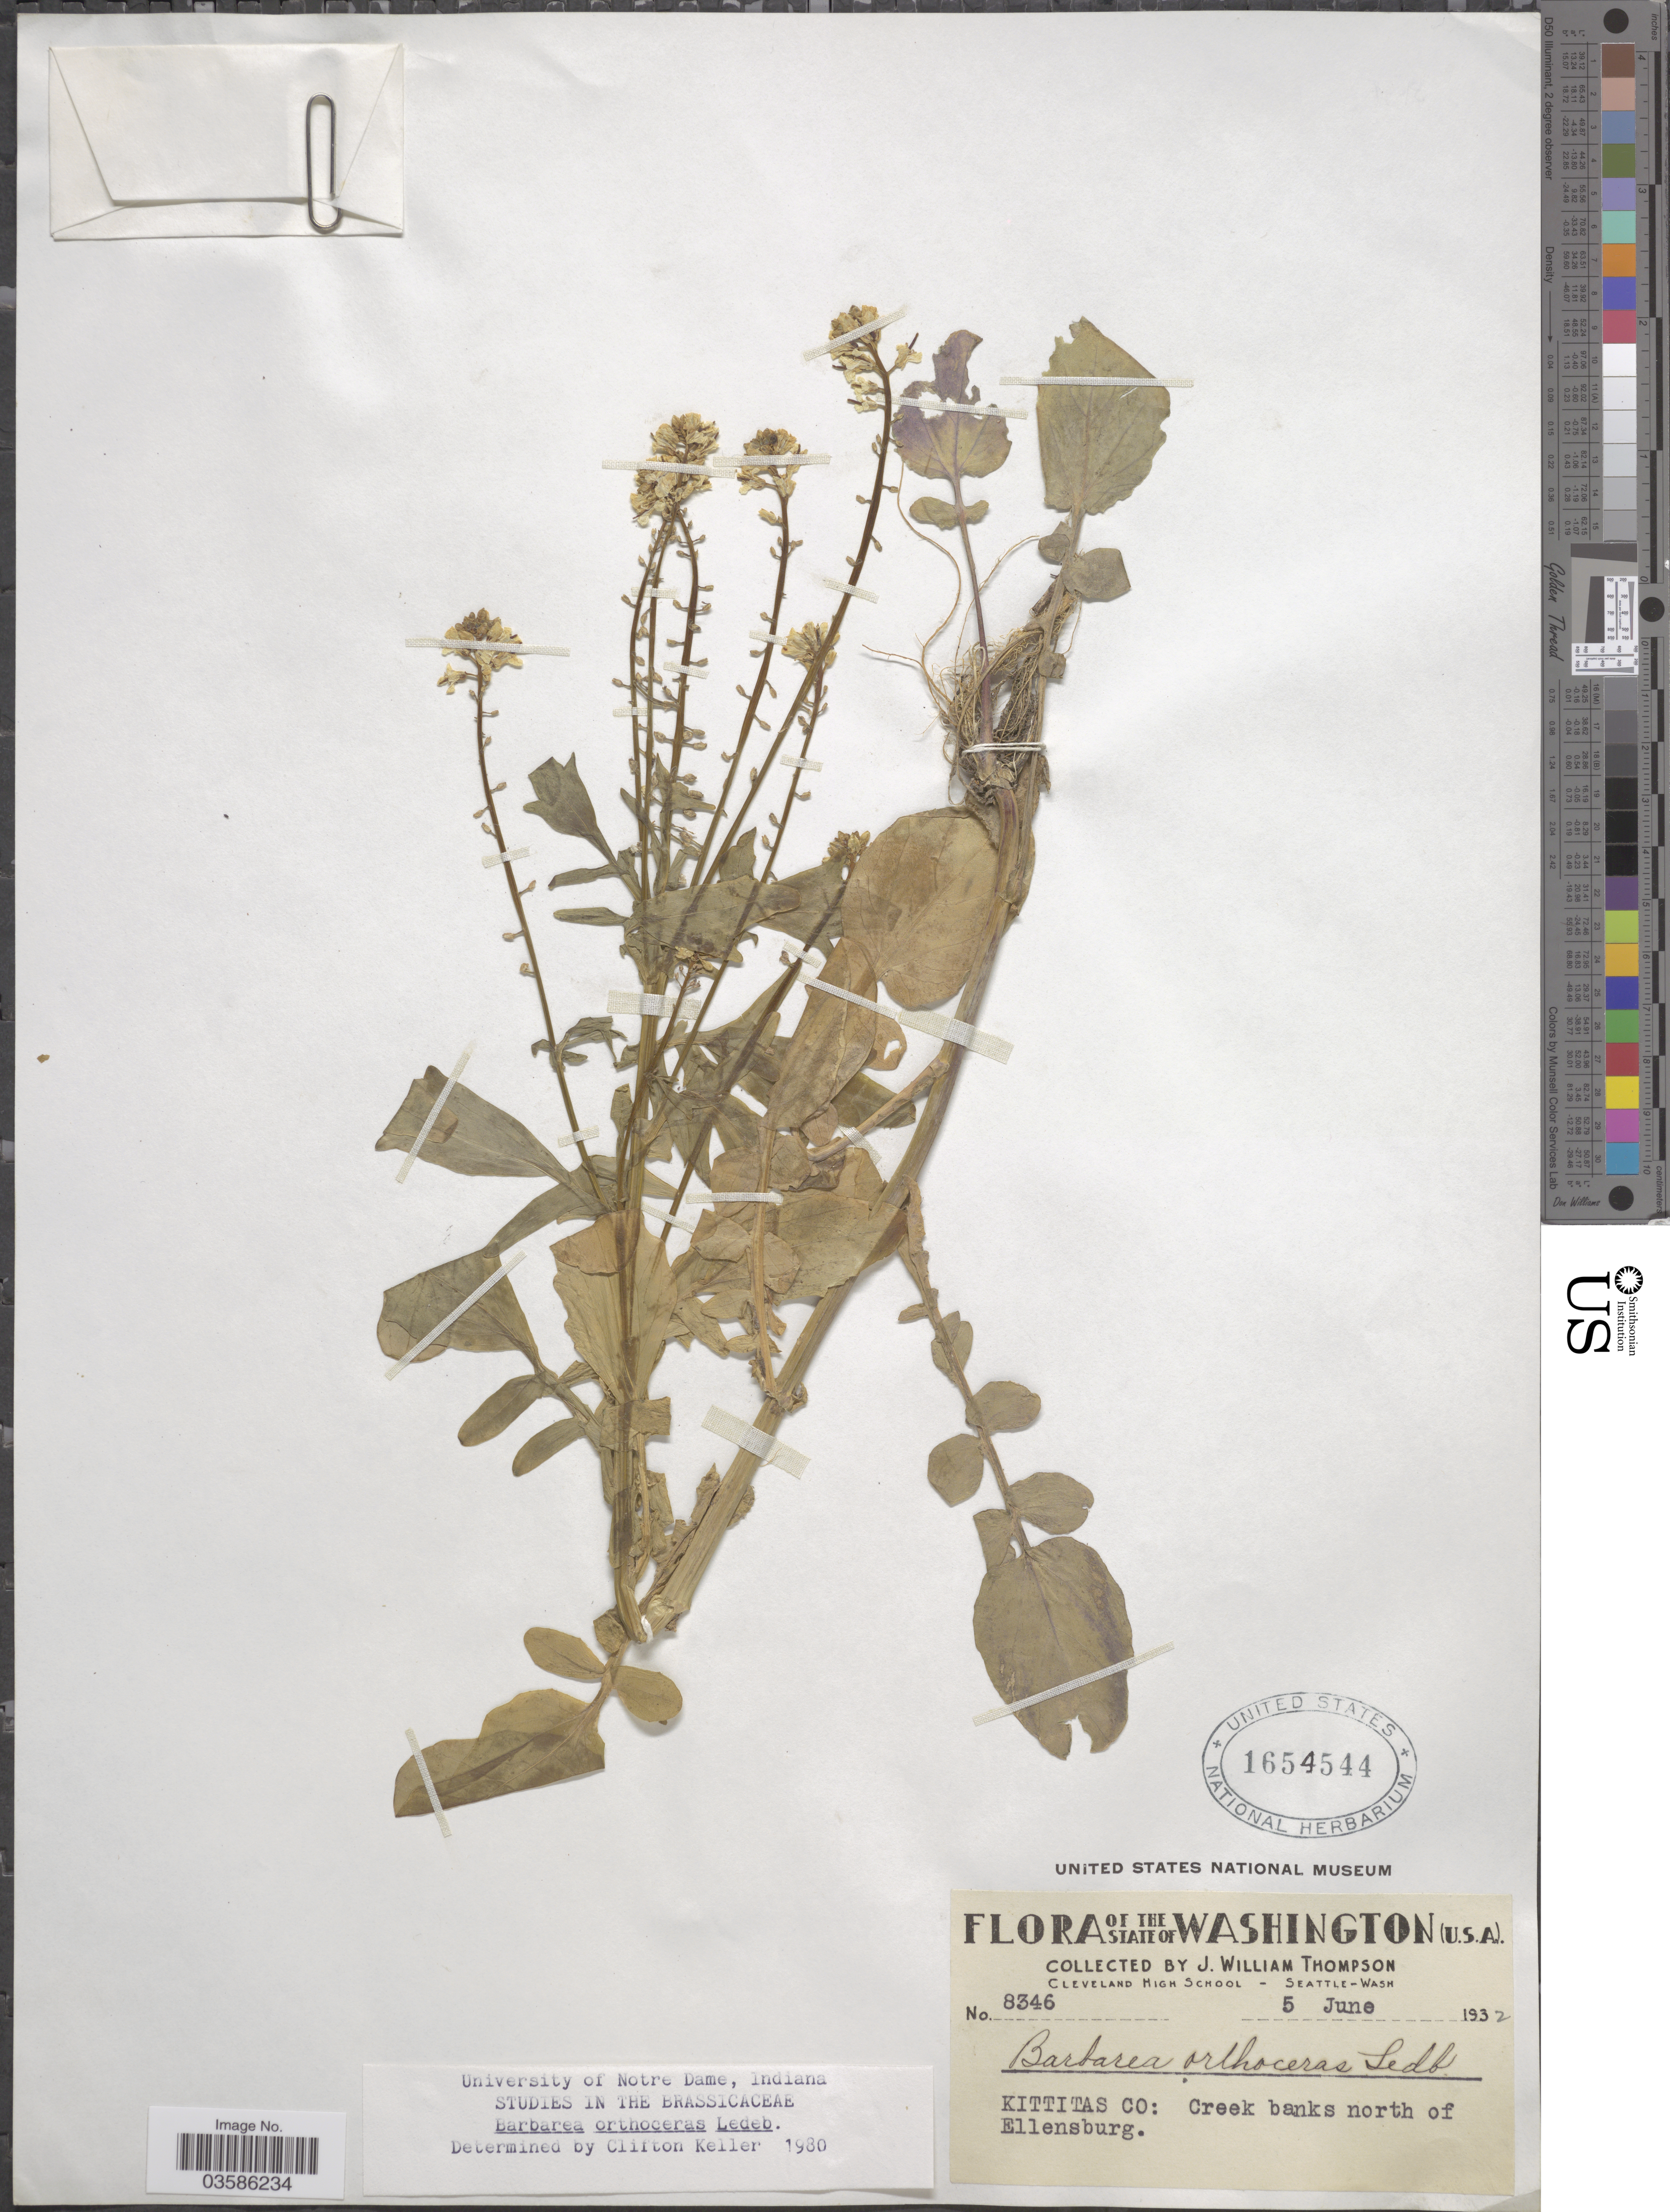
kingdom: Plantae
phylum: Tracheophyta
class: Magnoliopsida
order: Brassicales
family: Brassicaceae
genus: Barbarea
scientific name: Barbarea orthoceras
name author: Ledeb.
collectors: J. W. Thompson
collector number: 8346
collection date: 1932-06-05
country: United States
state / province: Washington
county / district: Kittitas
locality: Kittitas Co: Creek banks north of Ellensburg.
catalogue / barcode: US 1654544